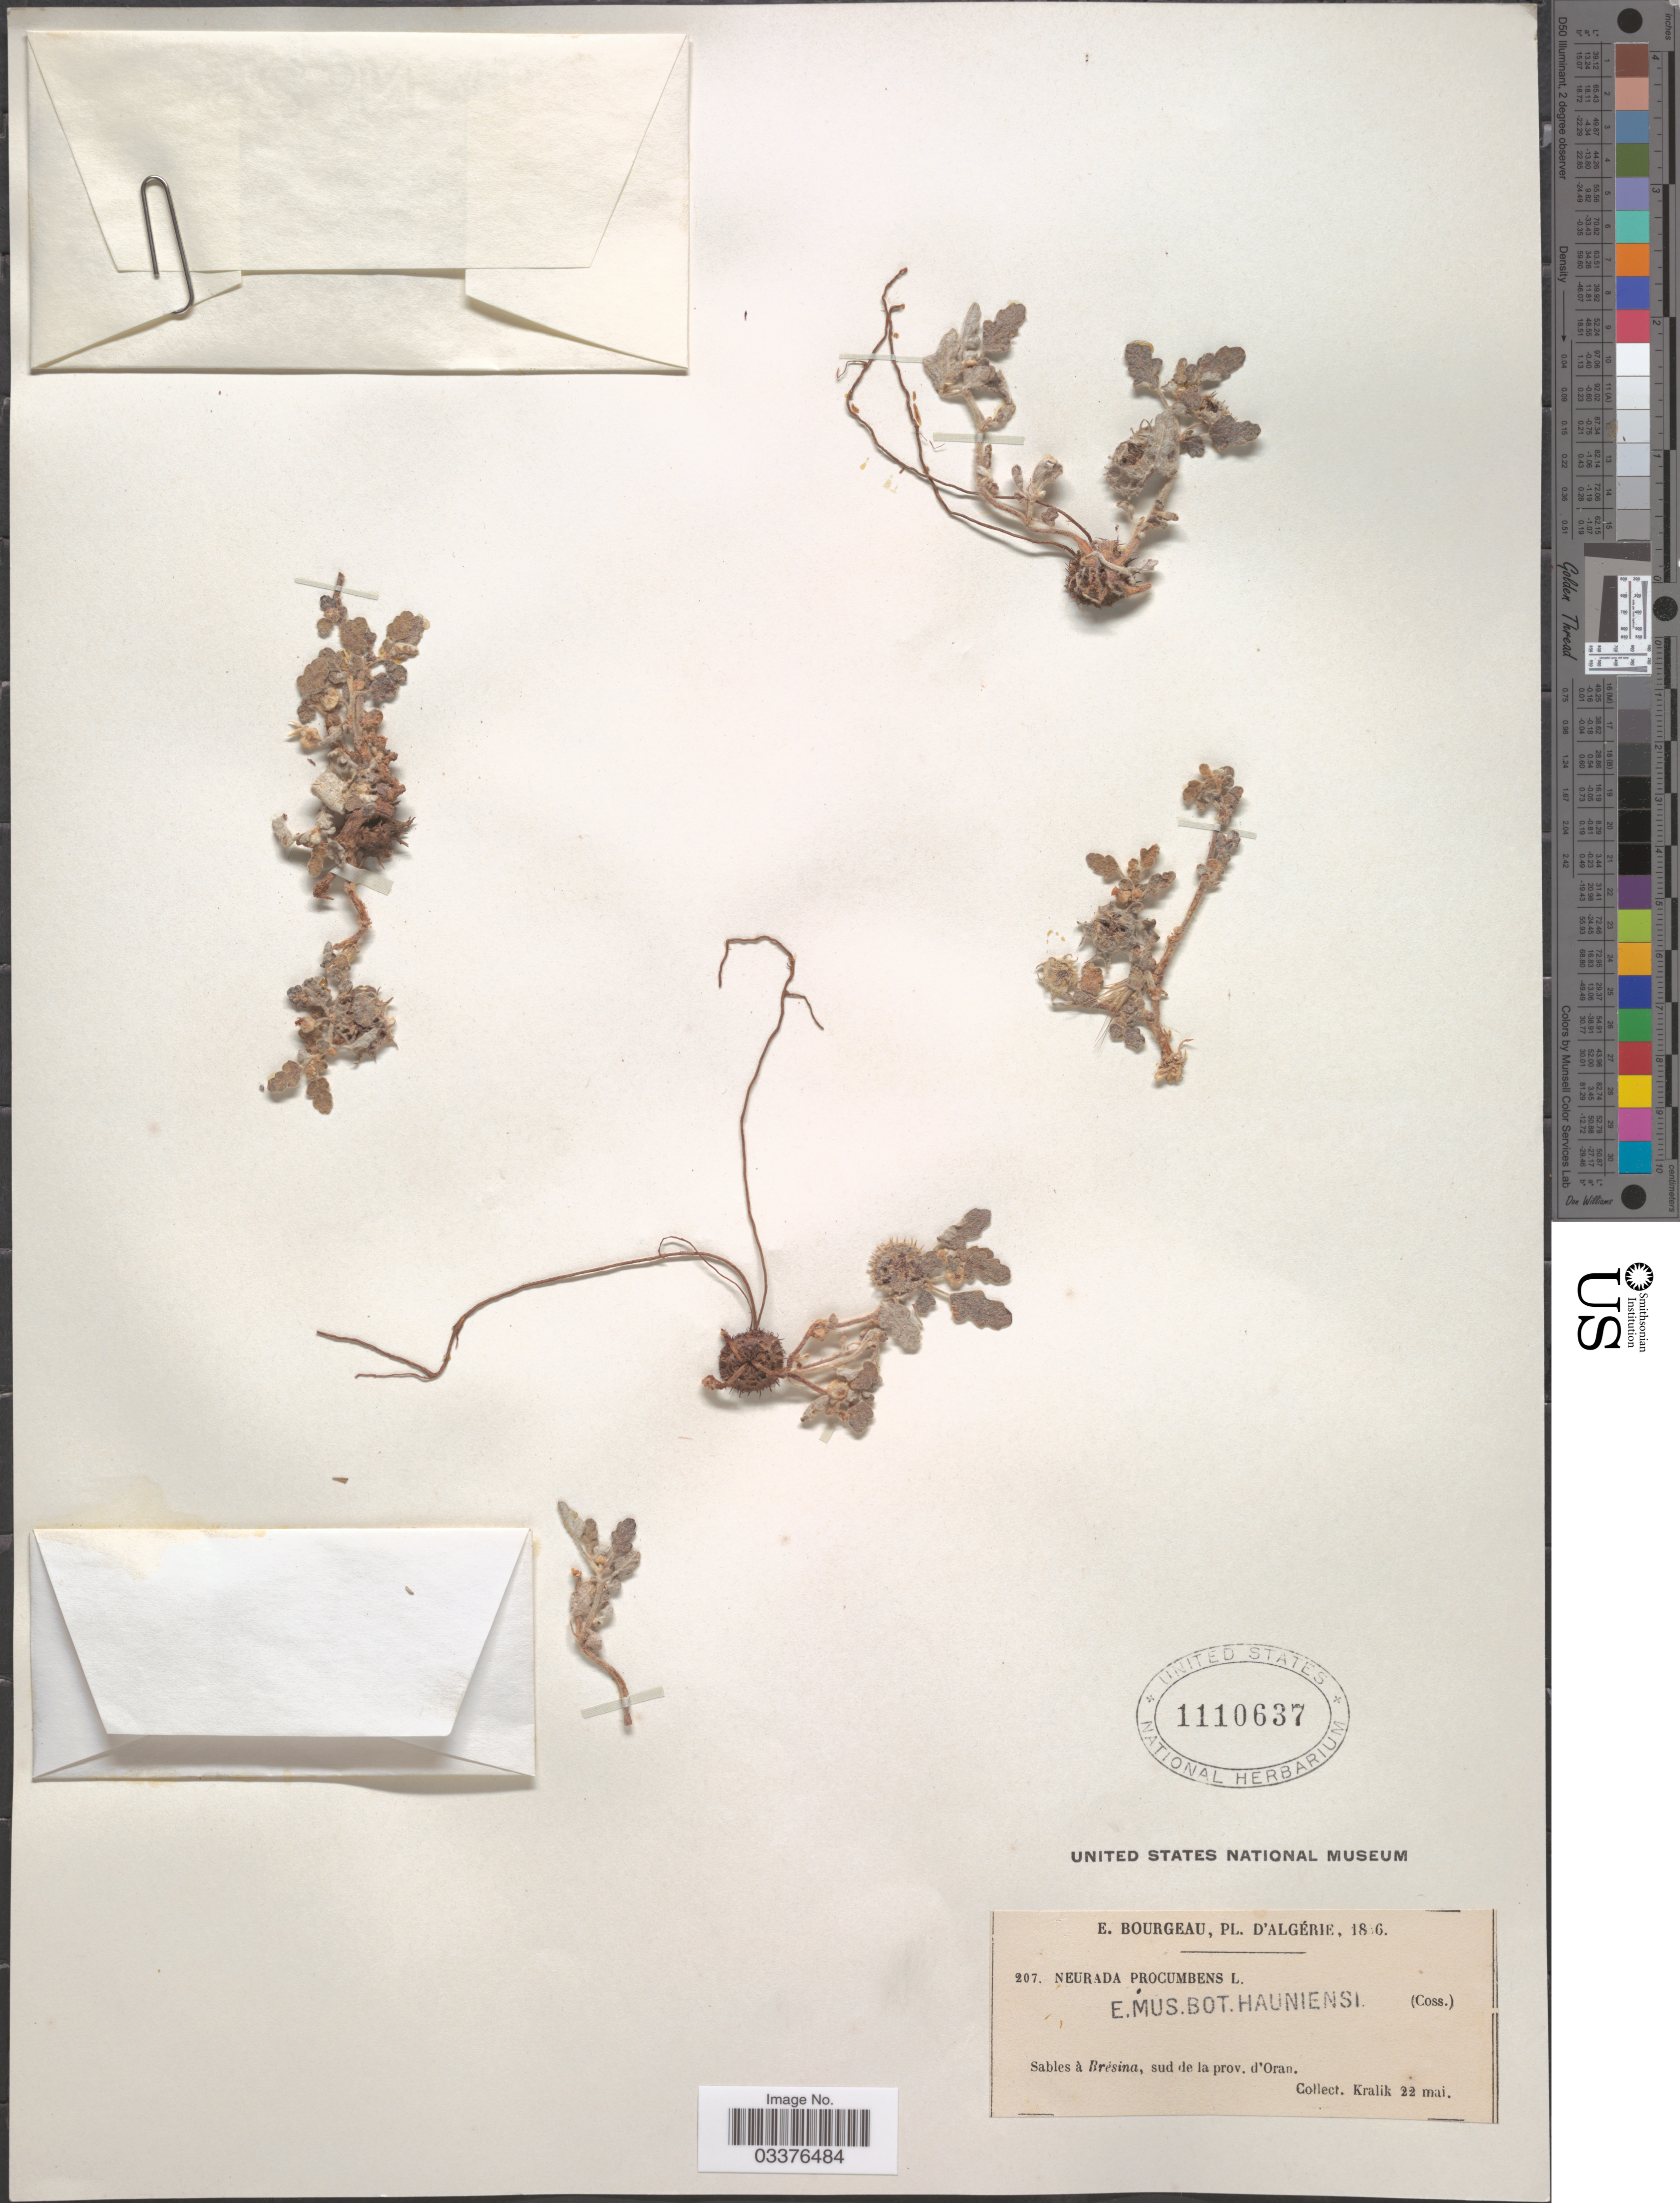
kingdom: Plantae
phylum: Tracheophyta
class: Magnoliopsida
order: Malvales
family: Neuradaceae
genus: Neurada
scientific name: Neurada procumbens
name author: L.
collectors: Kralik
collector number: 207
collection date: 1866-05-22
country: Algeria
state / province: Oran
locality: Sables à Brésina, sud de la prov. d'Oran.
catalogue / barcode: US 1110637